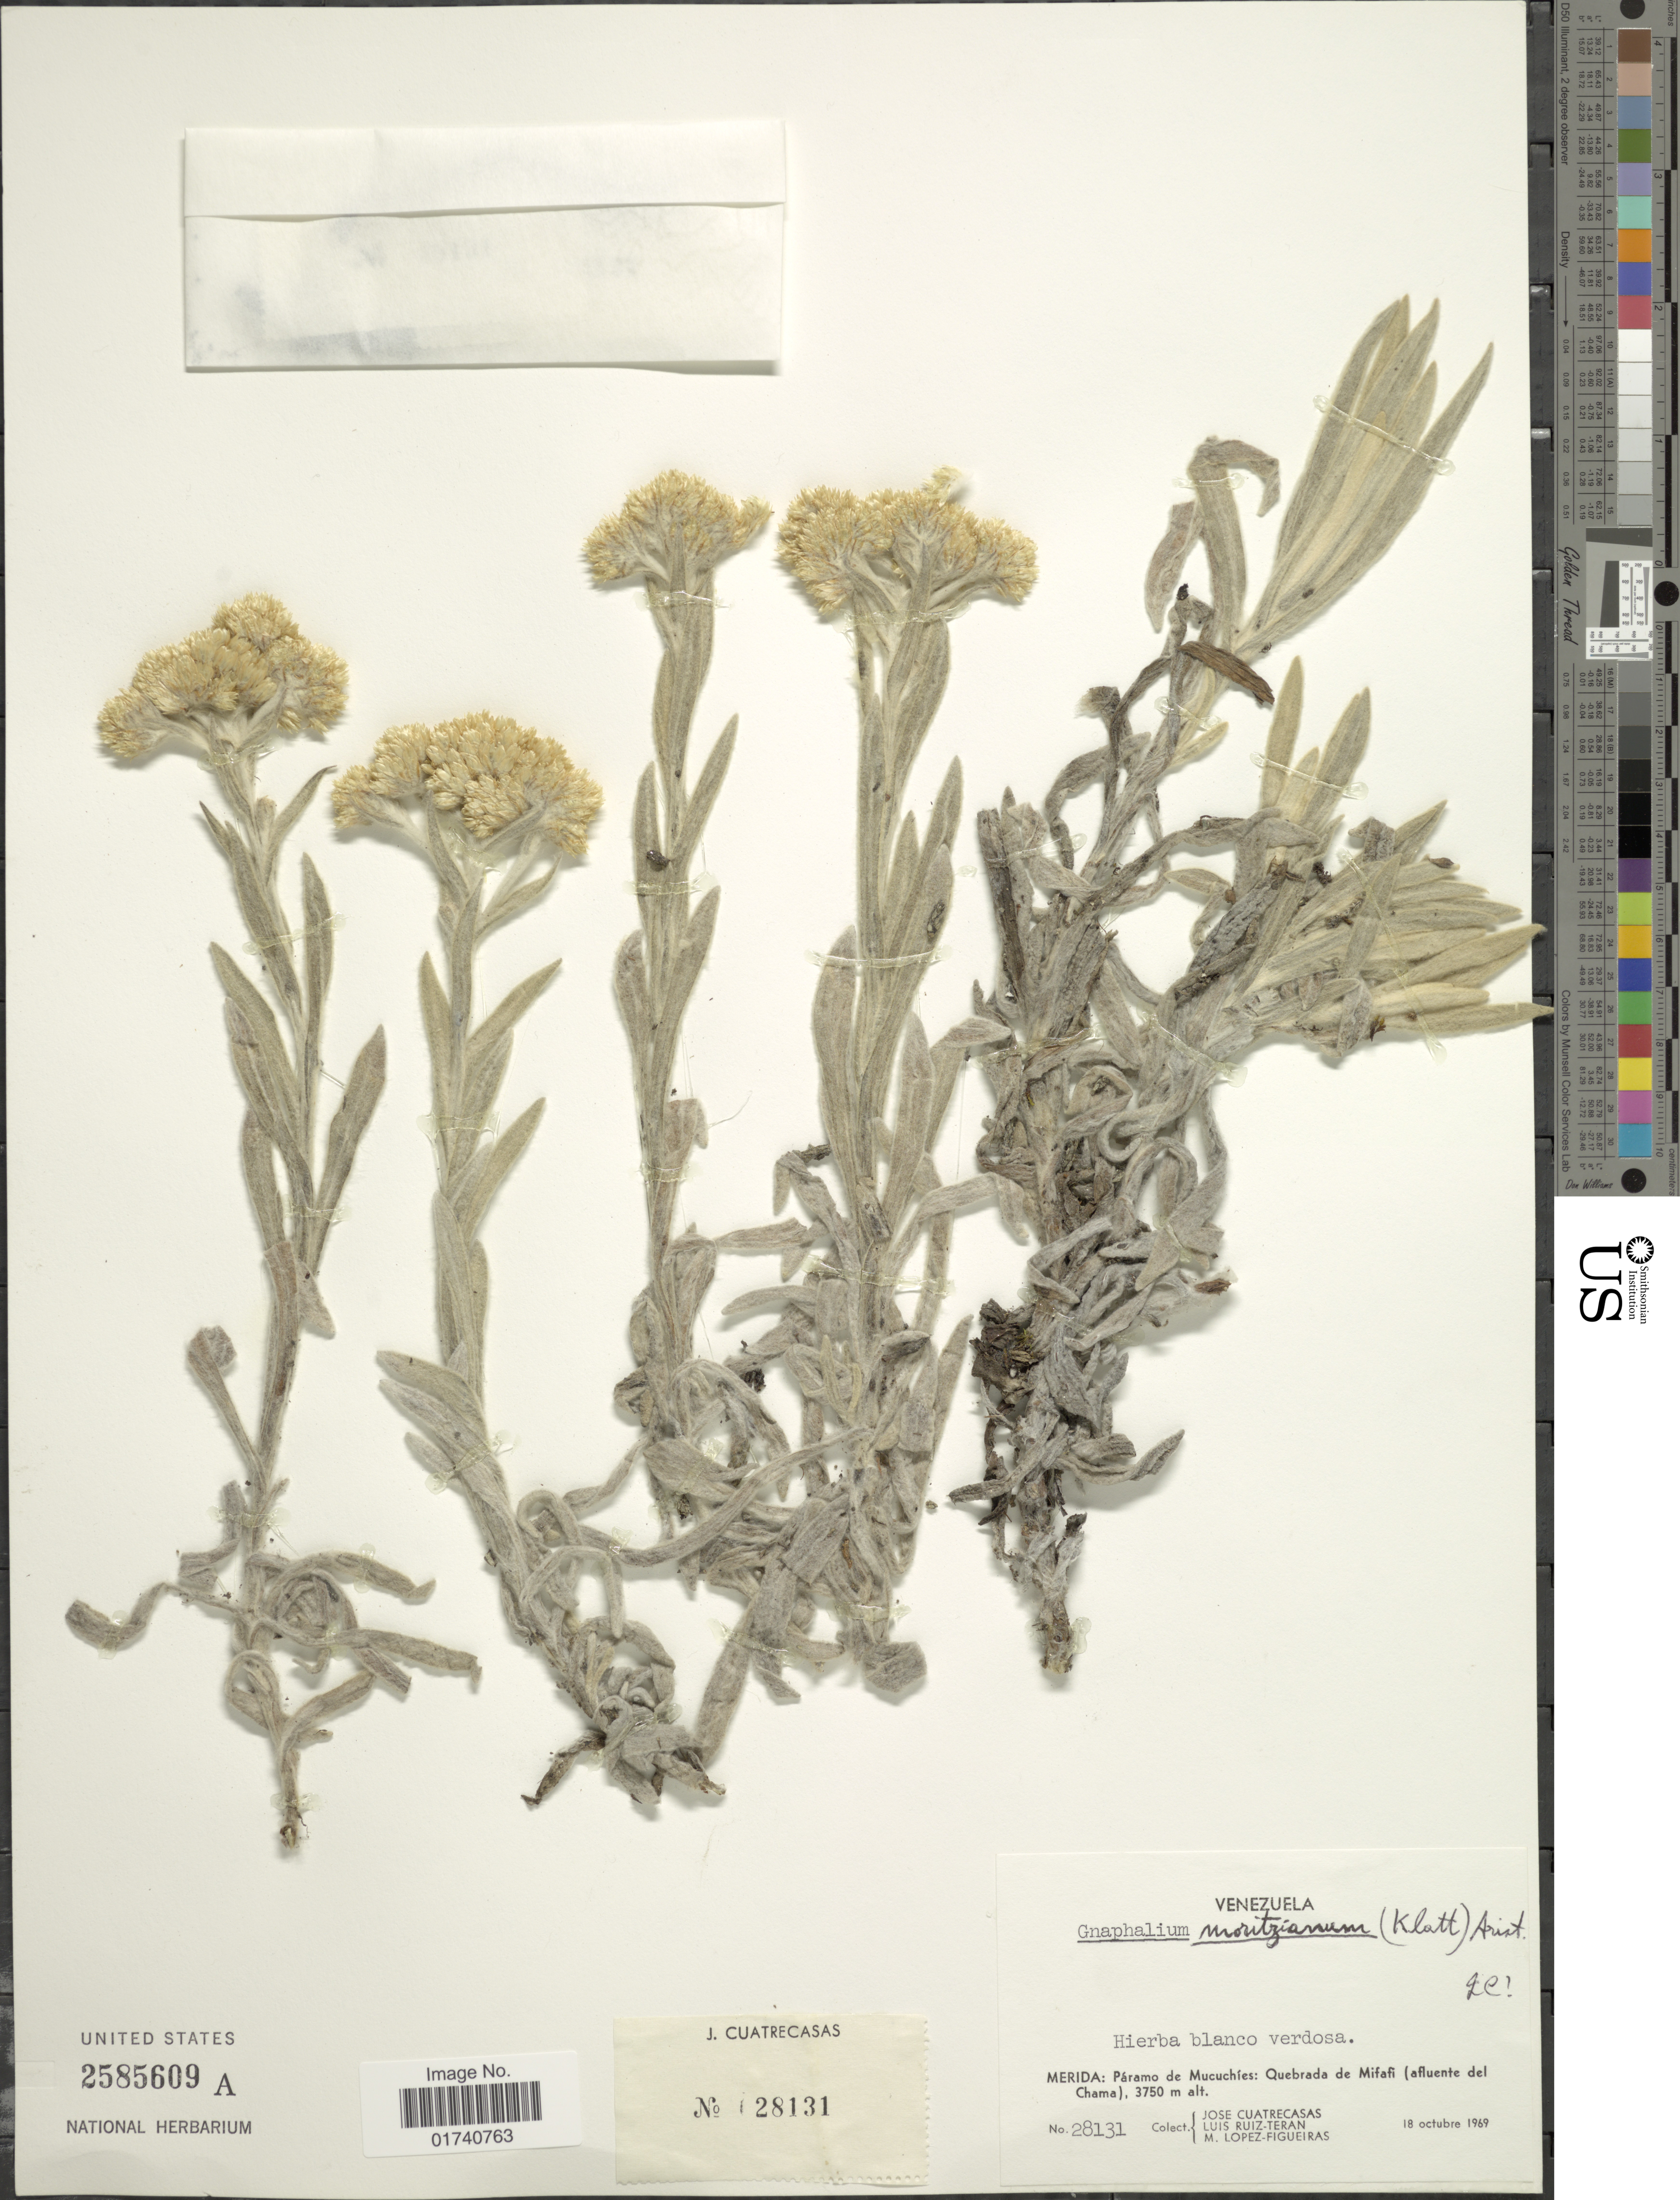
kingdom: Plantae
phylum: Tracheophyta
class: Magnoliopsida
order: Asterales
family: Asteraceae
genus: Pseudognaphalium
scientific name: Pseudognaphalium moritizianum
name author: (Klatt) V.M. Badillo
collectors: J. Cuatrecasas, L. E. Ruíz-Terán & M. Lopéz-F.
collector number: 28131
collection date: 1969-10-18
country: Venezuela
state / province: Mérida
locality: Paramo de Mucuhies: Quebrada de Mifafi (afluente del Chama).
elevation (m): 3750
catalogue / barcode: US 2585609A